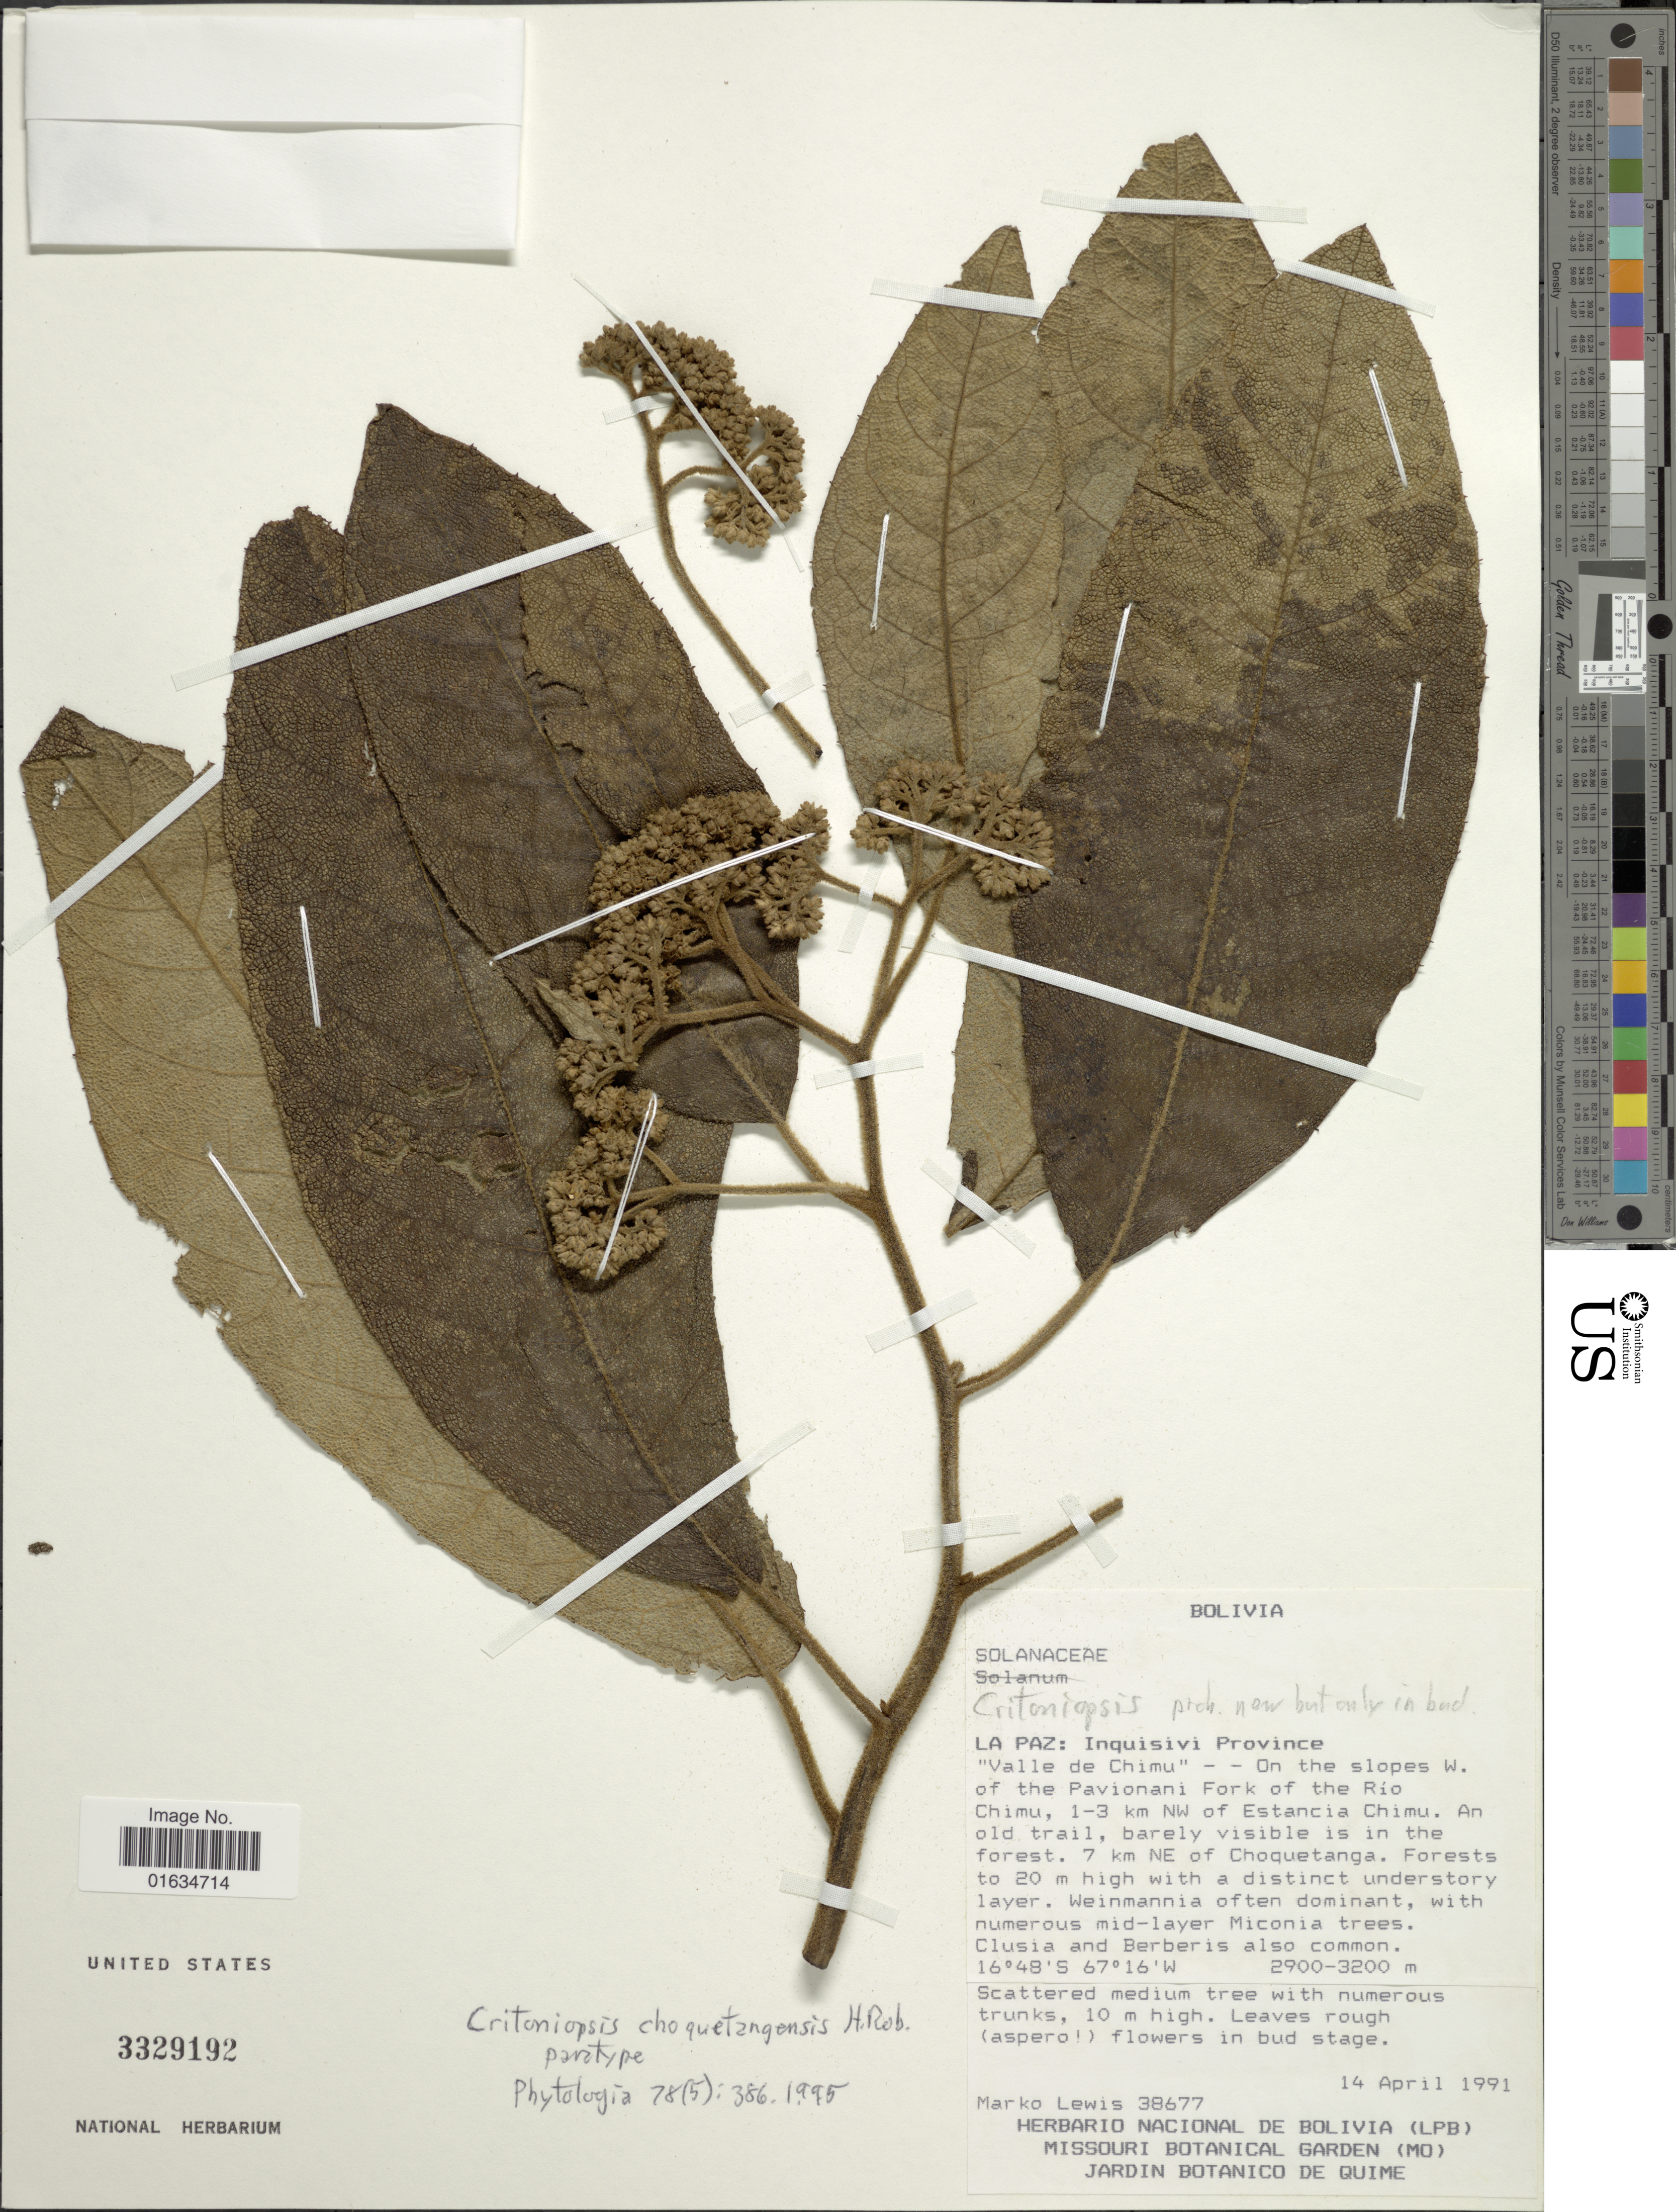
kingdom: Plantae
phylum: Tracheophyta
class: Magnoliopsida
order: Asterales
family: Asteraceae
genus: Critoniopsis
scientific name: Critoniopsis choquetangensis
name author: H. Rob.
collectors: M. A. Lewis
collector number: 38677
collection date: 1991-04-14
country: Bolivia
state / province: La Paz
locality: Inquisivi Province, "Valle de Chimu"-On the slopes W. of the Pavionani Fork of the Rio Chimu, 1-3 km NW of Estancia Chimu, an old trail, barely visible is in the forest, 7 km NE of Choquetanga.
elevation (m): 2900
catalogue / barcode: US 3329192